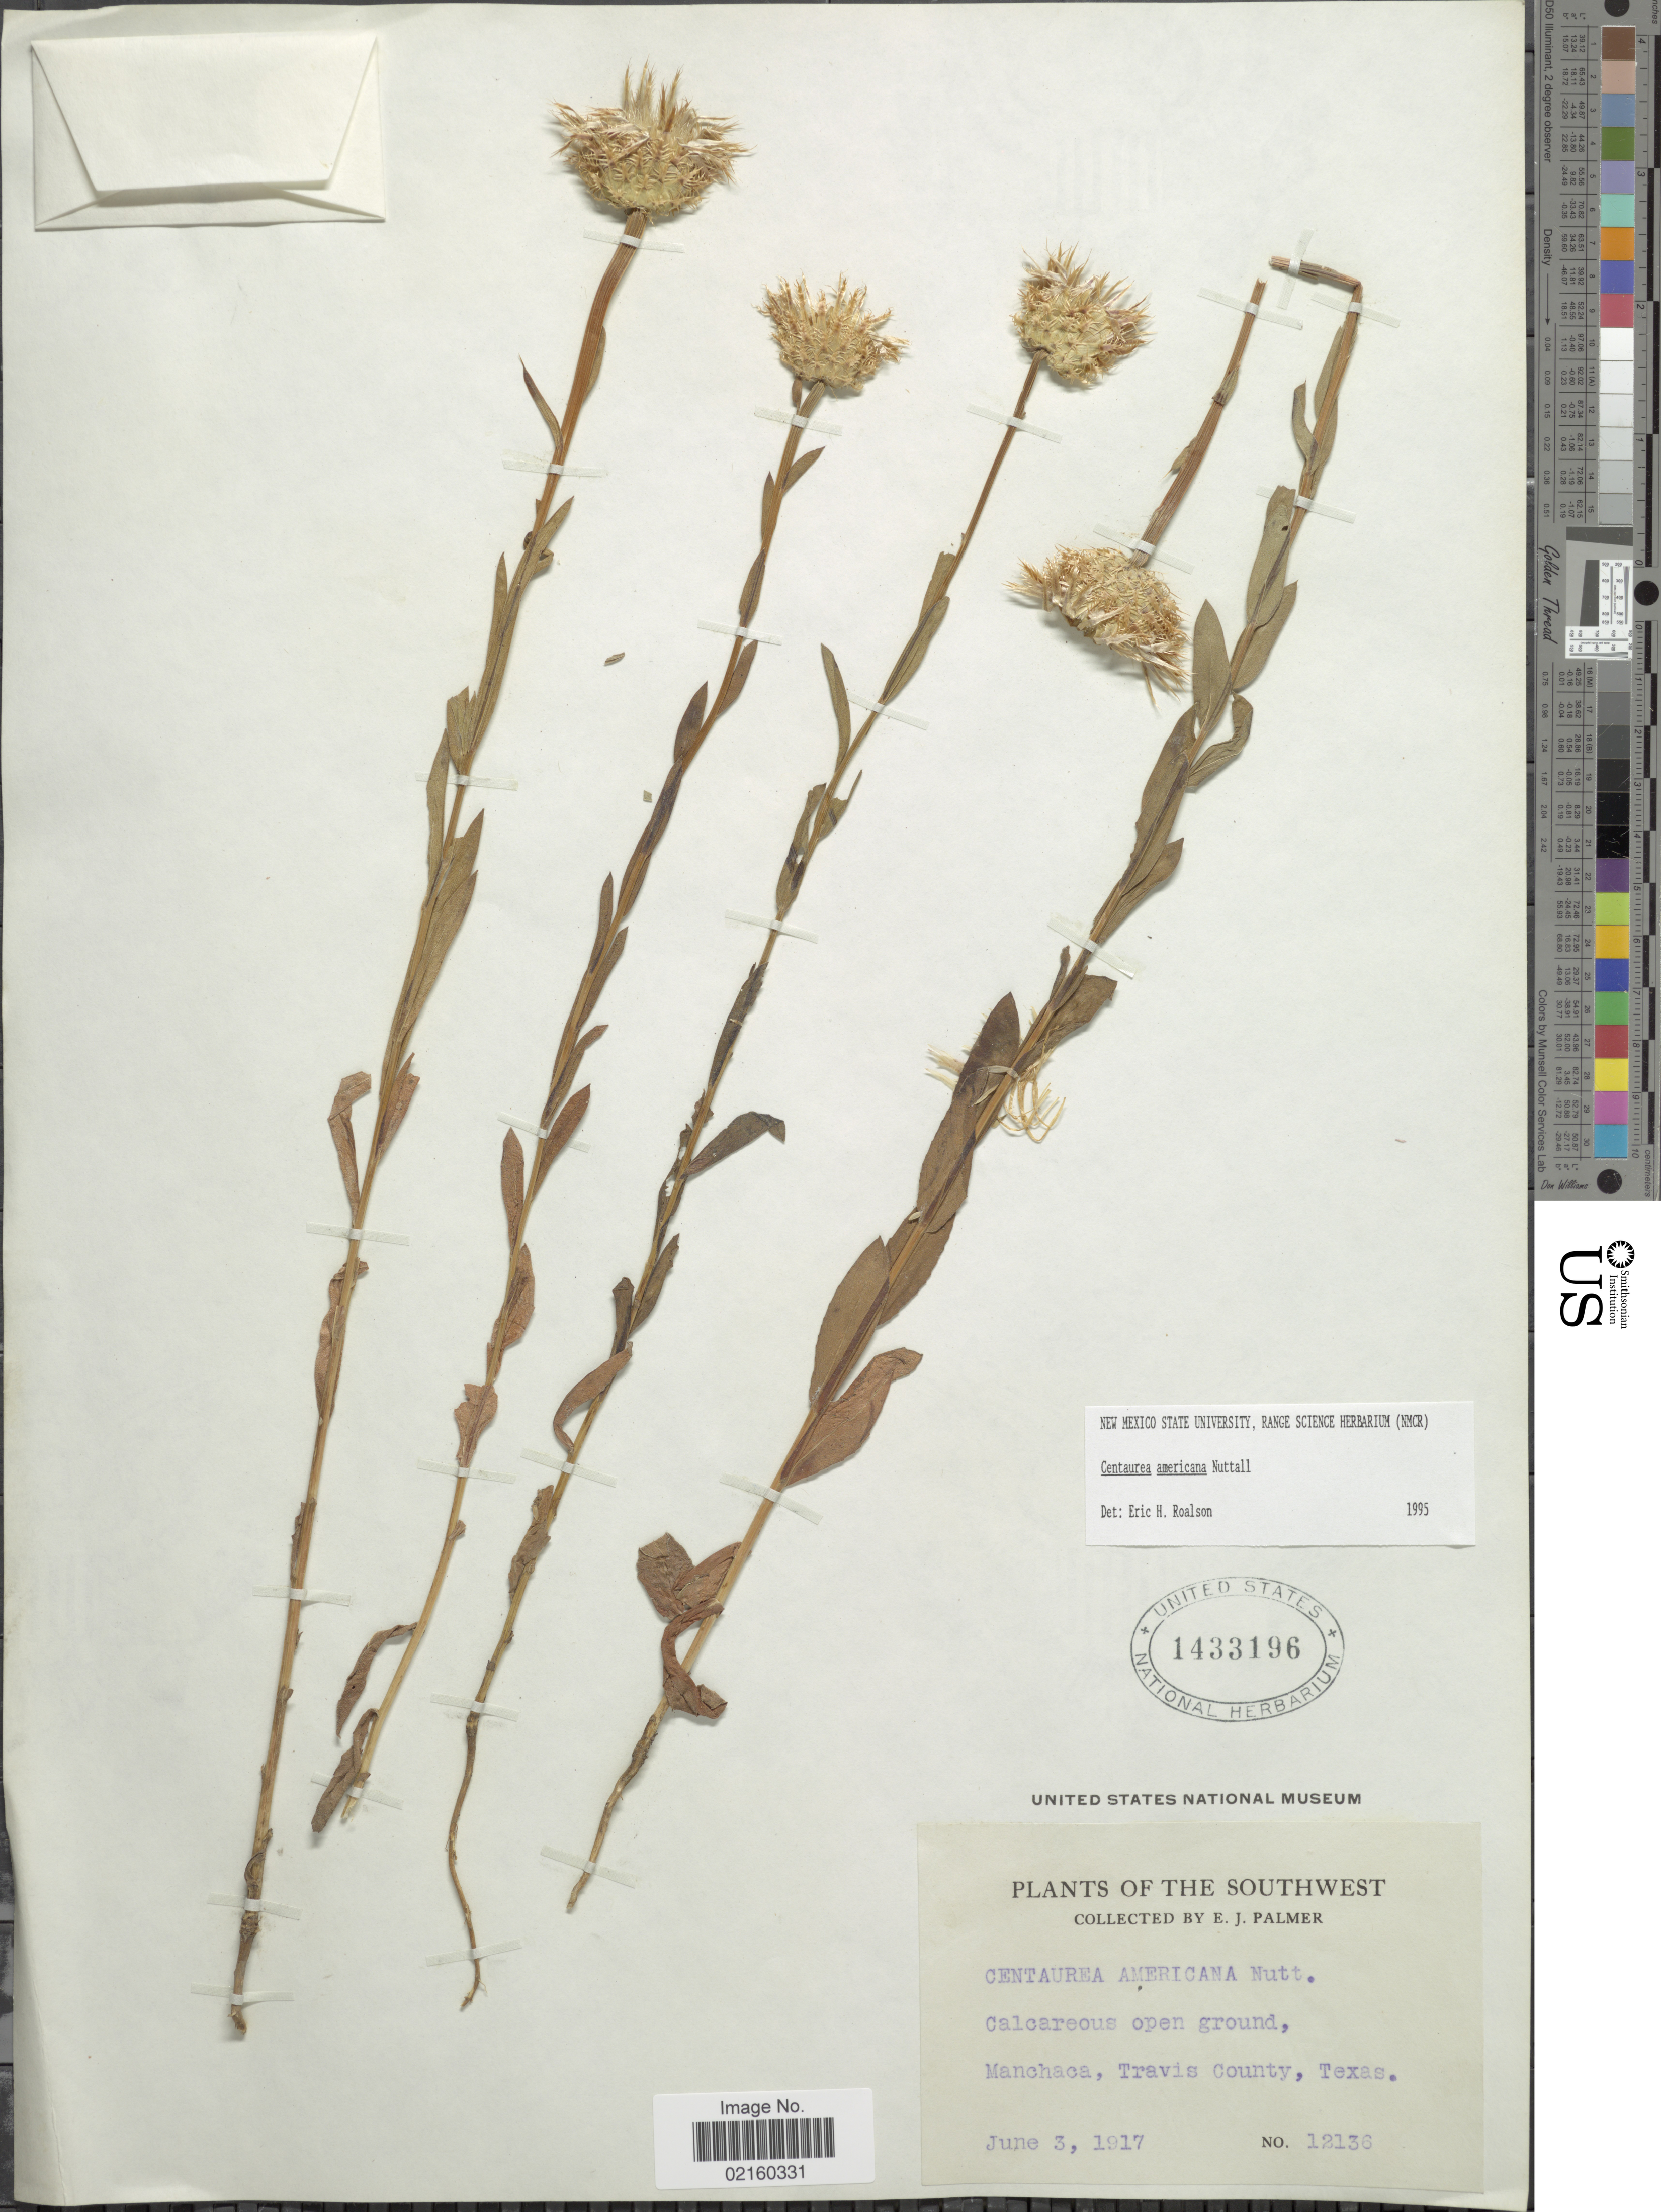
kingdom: Plantae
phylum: Tracheophyta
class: Magnoliopsida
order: Asterales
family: Asteraceae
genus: Plectocephalus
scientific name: Plectocephalus americanus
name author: (Nutt.) D. Don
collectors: E. J. Palmer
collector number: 12136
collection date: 1917-06-03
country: United States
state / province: Texas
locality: The Southwest, Manchaca, Travis County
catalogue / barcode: US 1433196